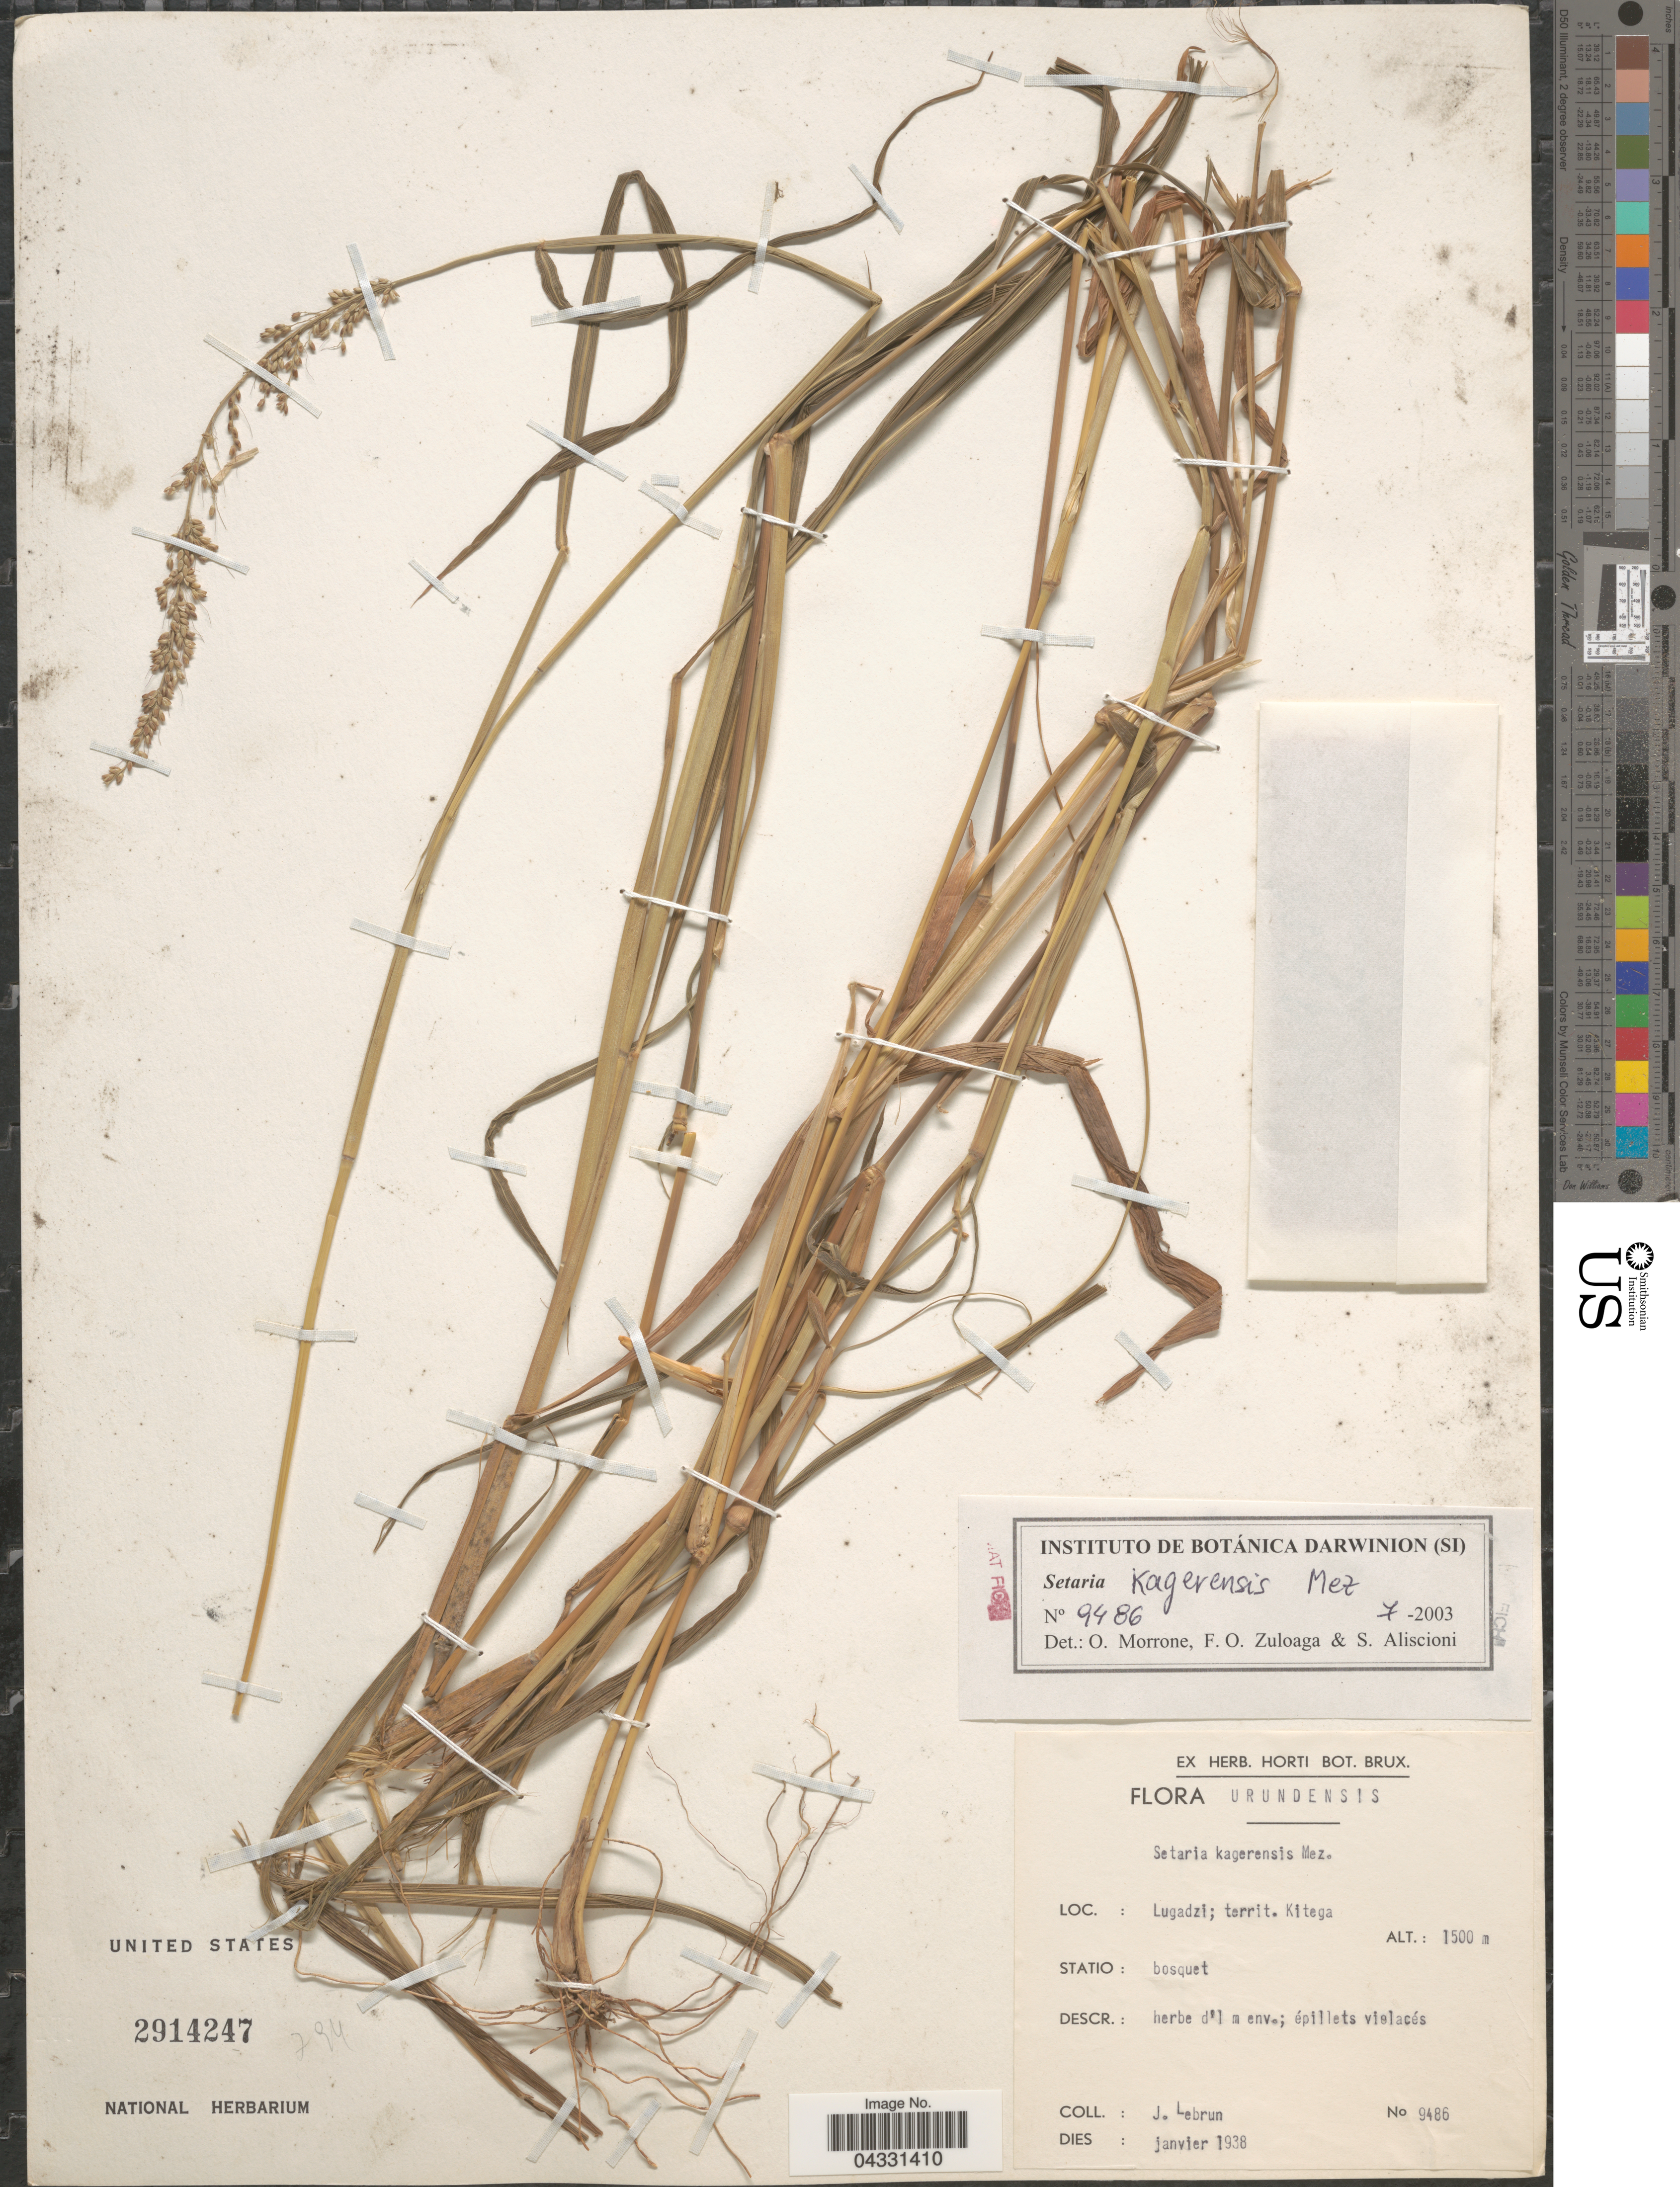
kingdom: Plantae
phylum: Tracheophyta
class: Liliopsida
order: Poales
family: Poaceae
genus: Setaria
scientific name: Setaria kagerensis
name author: Mez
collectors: J. A. Lebrun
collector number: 9486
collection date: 1938-01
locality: Urudensis. Lugadzi; territ. Kitega. Statio: bosquet.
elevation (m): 1500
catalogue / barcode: US 2914247